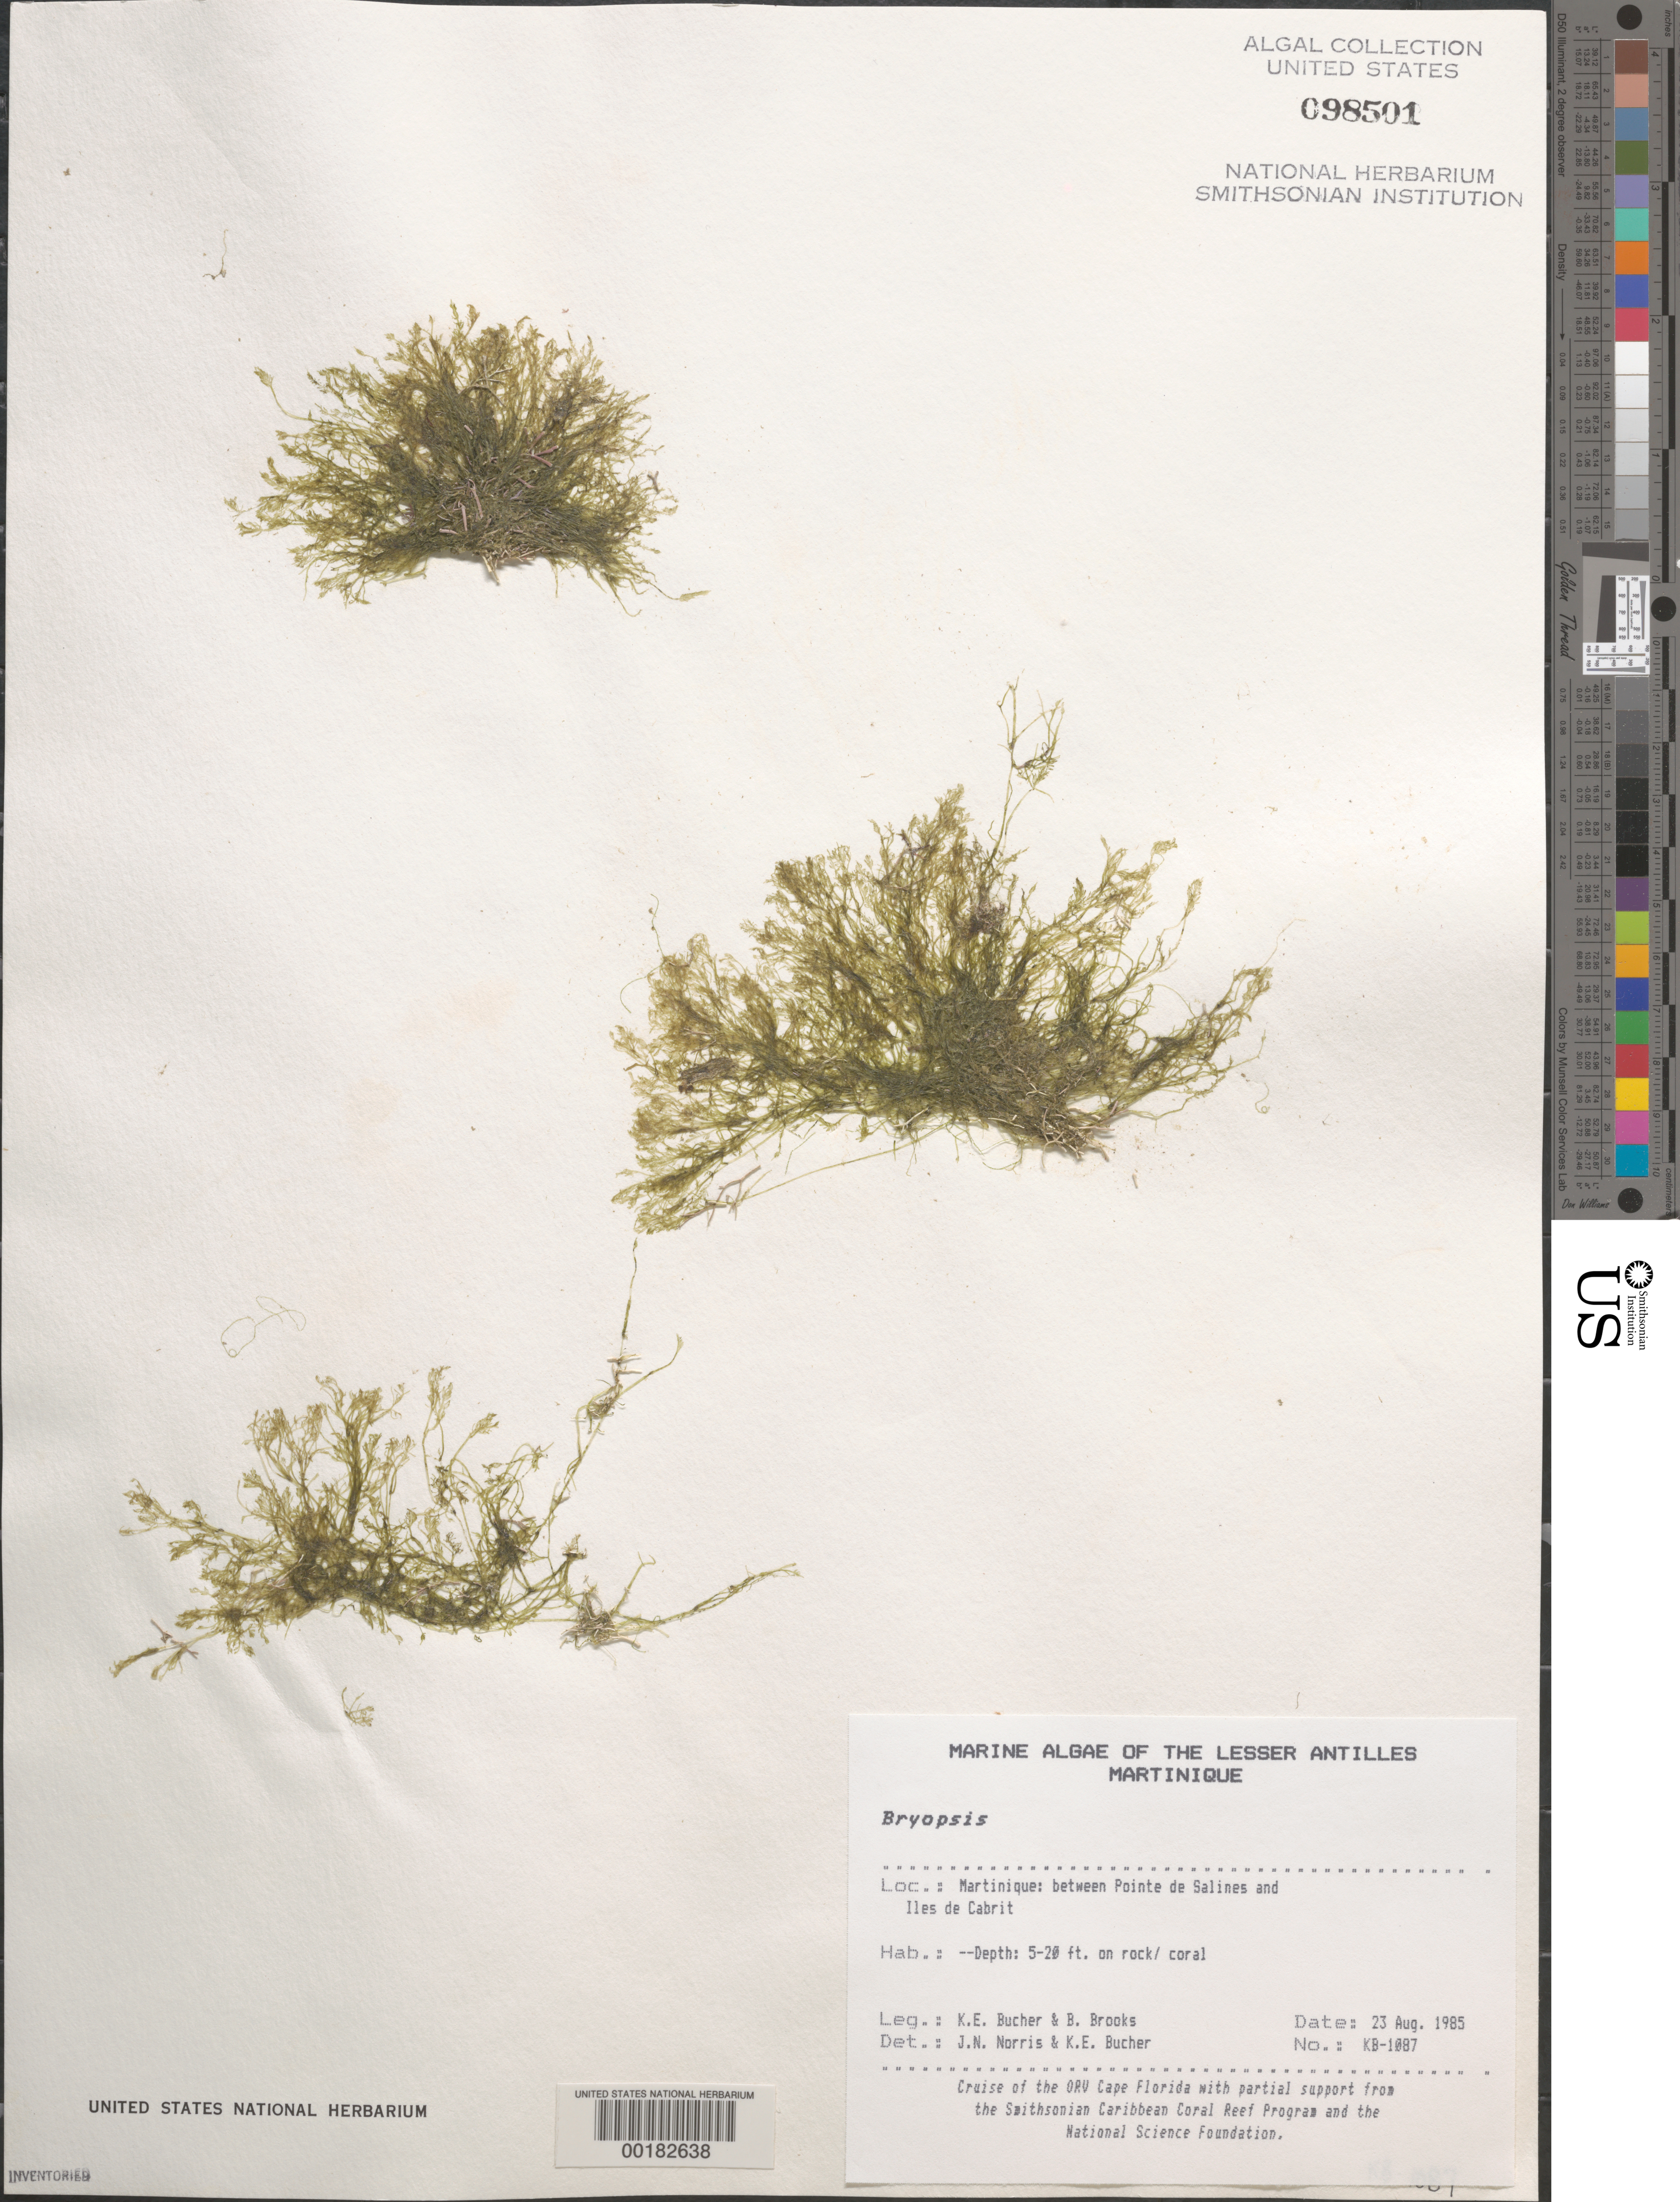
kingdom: Plantae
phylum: Chlorophyta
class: Ulvophyceae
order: Bryopsidales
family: Bryopsidaceae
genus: Bryopsis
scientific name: Bryopsis sp.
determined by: Norris, J. N.; Bucher, K. E.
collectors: K. E. Bucher & B. Brooks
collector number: Kb-1087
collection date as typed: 23 Aug 1985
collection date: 1985-08-23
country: Martinique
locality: Between Pointe de Salines and Iles de Cabrit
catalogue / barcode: US 98501